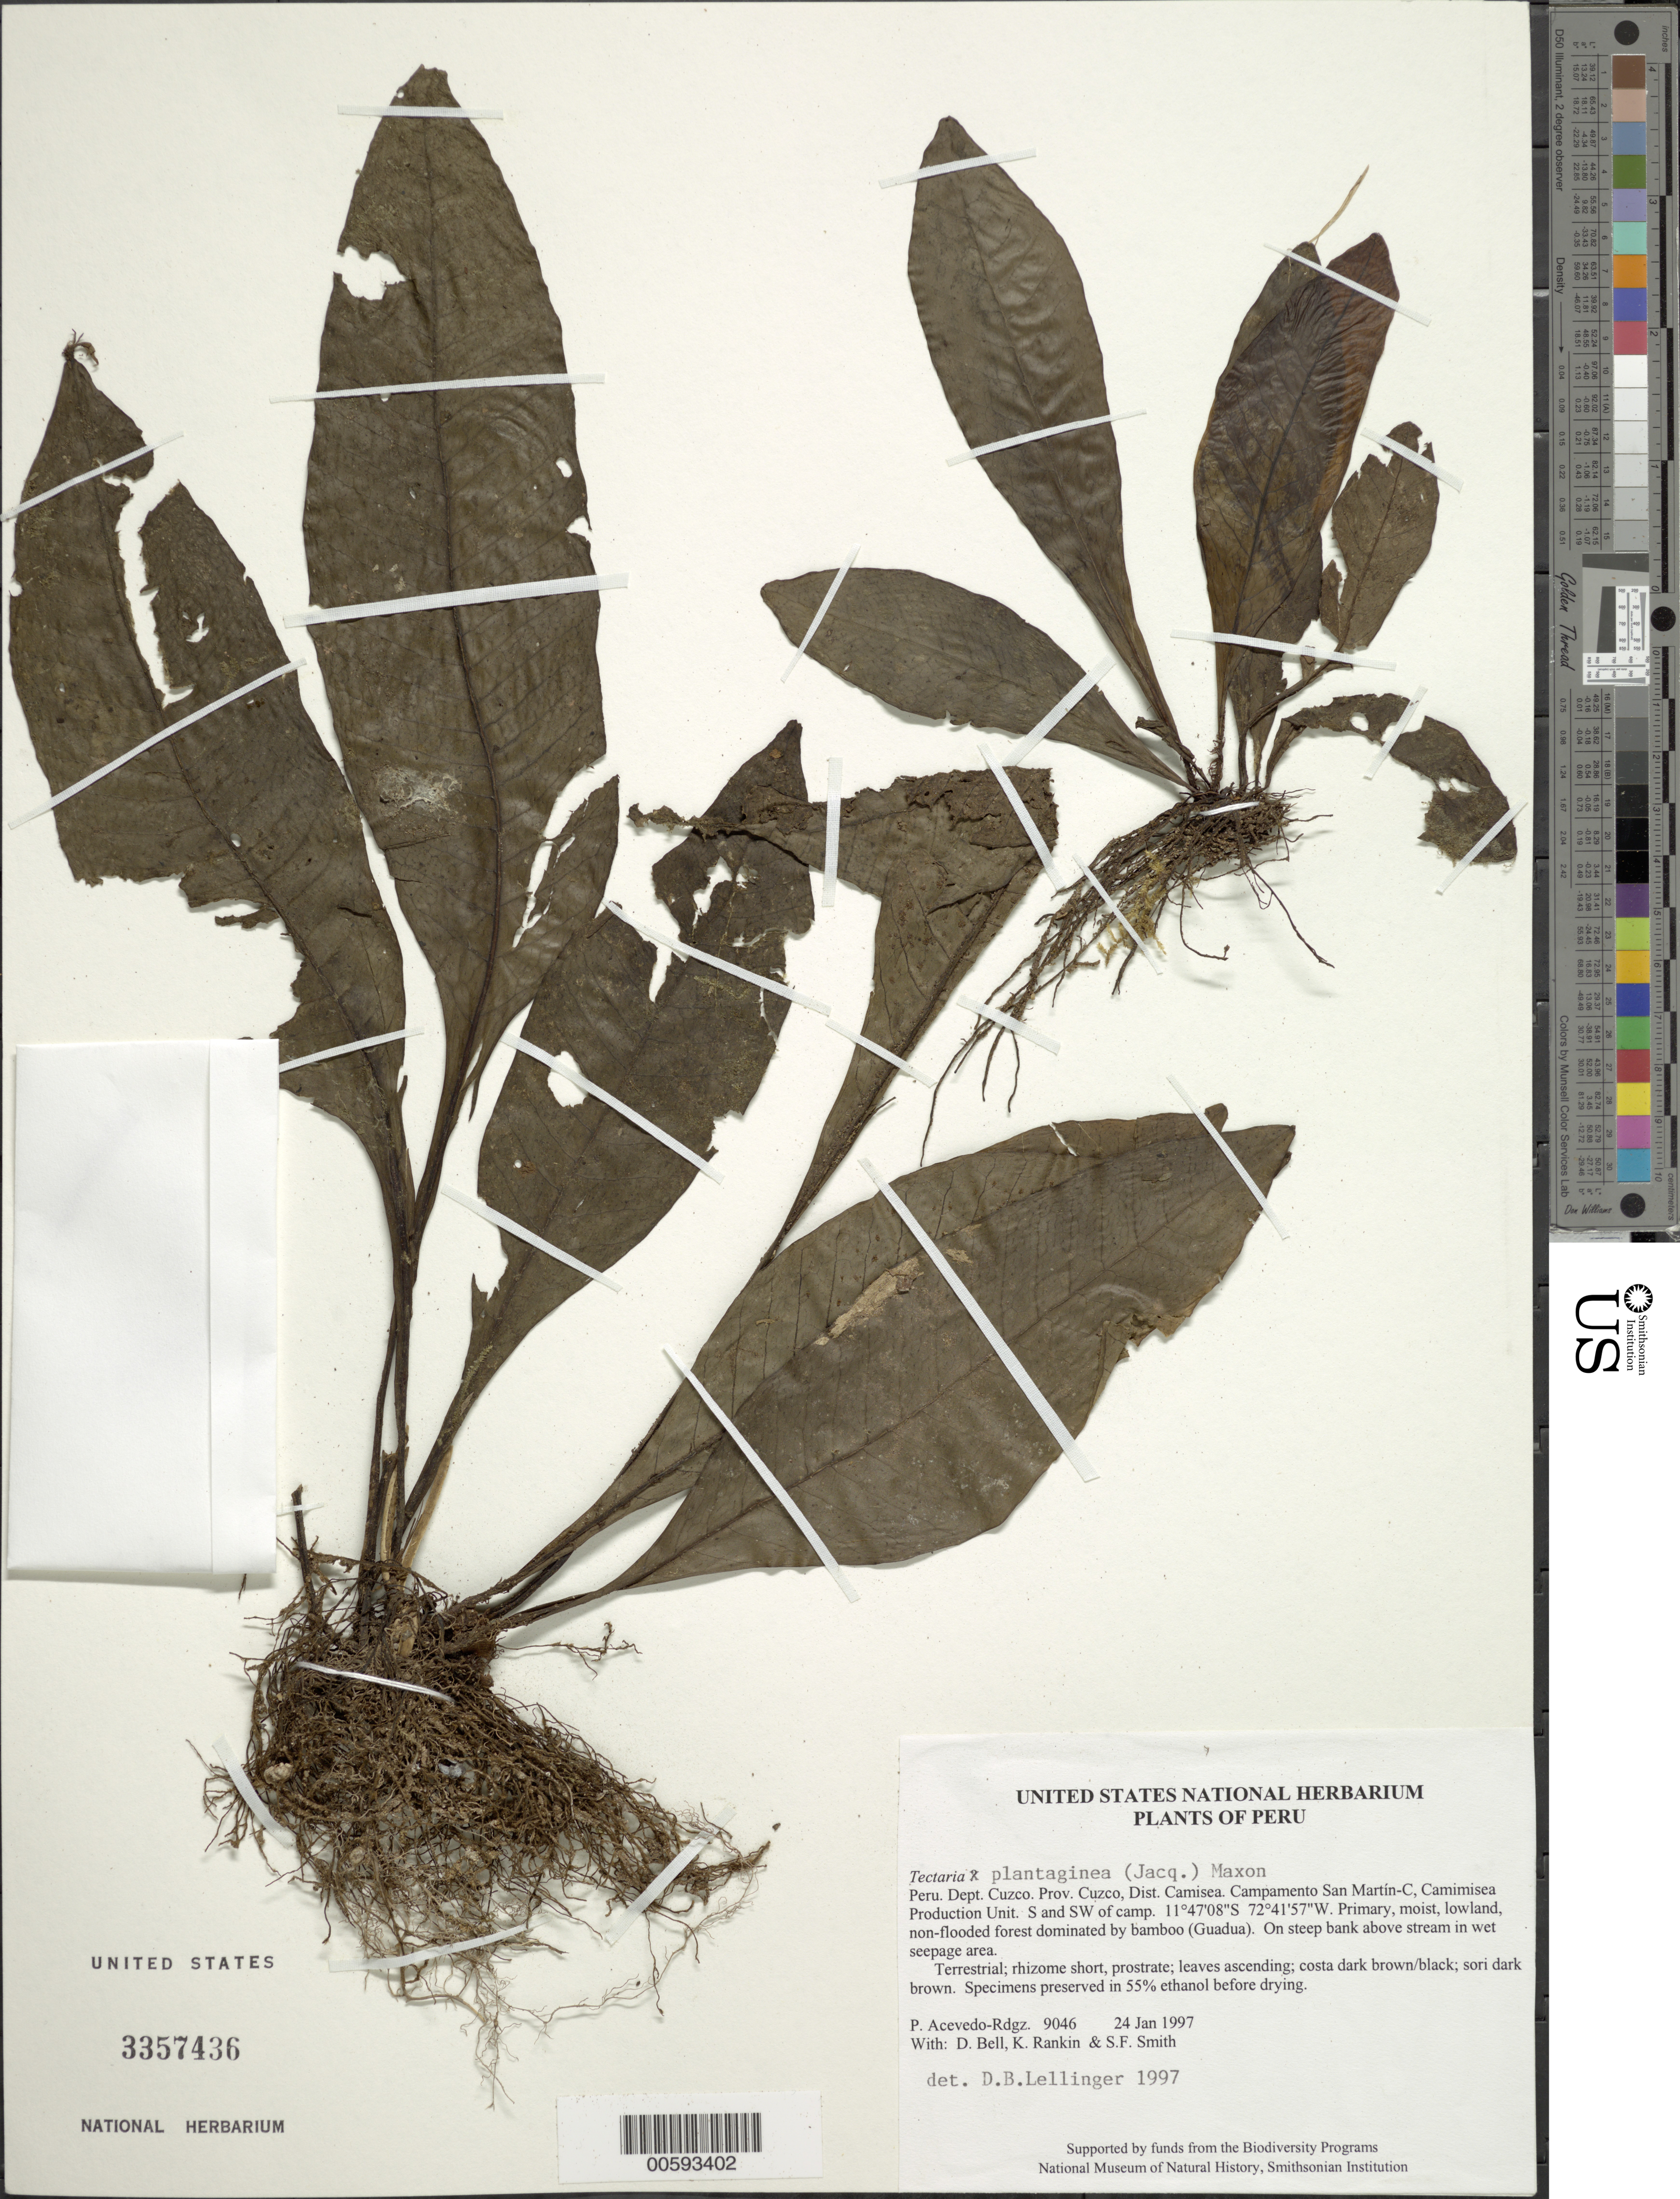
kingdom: Plantae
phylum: Tracheophyta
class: Polypodiopsida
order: Polypodiales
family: Tectariaceae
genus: Tectaria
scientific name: Tectaria plantaginea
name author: (Jacq.) Maxon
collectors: P. Acevedo-Rodr., D. A. Bell, K. B. Rankin & S.F. Smith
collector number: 9046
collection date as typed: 24 Jan 1997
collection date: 1997-01-24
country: Peru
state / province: Cusco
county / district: Cusco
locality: Districto Camisea, Campamento San Martín-C, Camimisea Production Unit. S and SW of camp.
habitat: Primary, moist, lowland, non-flooded forest dominated by bamboo (Guadua). On steep bank above stream in wet seepage area.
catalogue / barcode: US 3357436